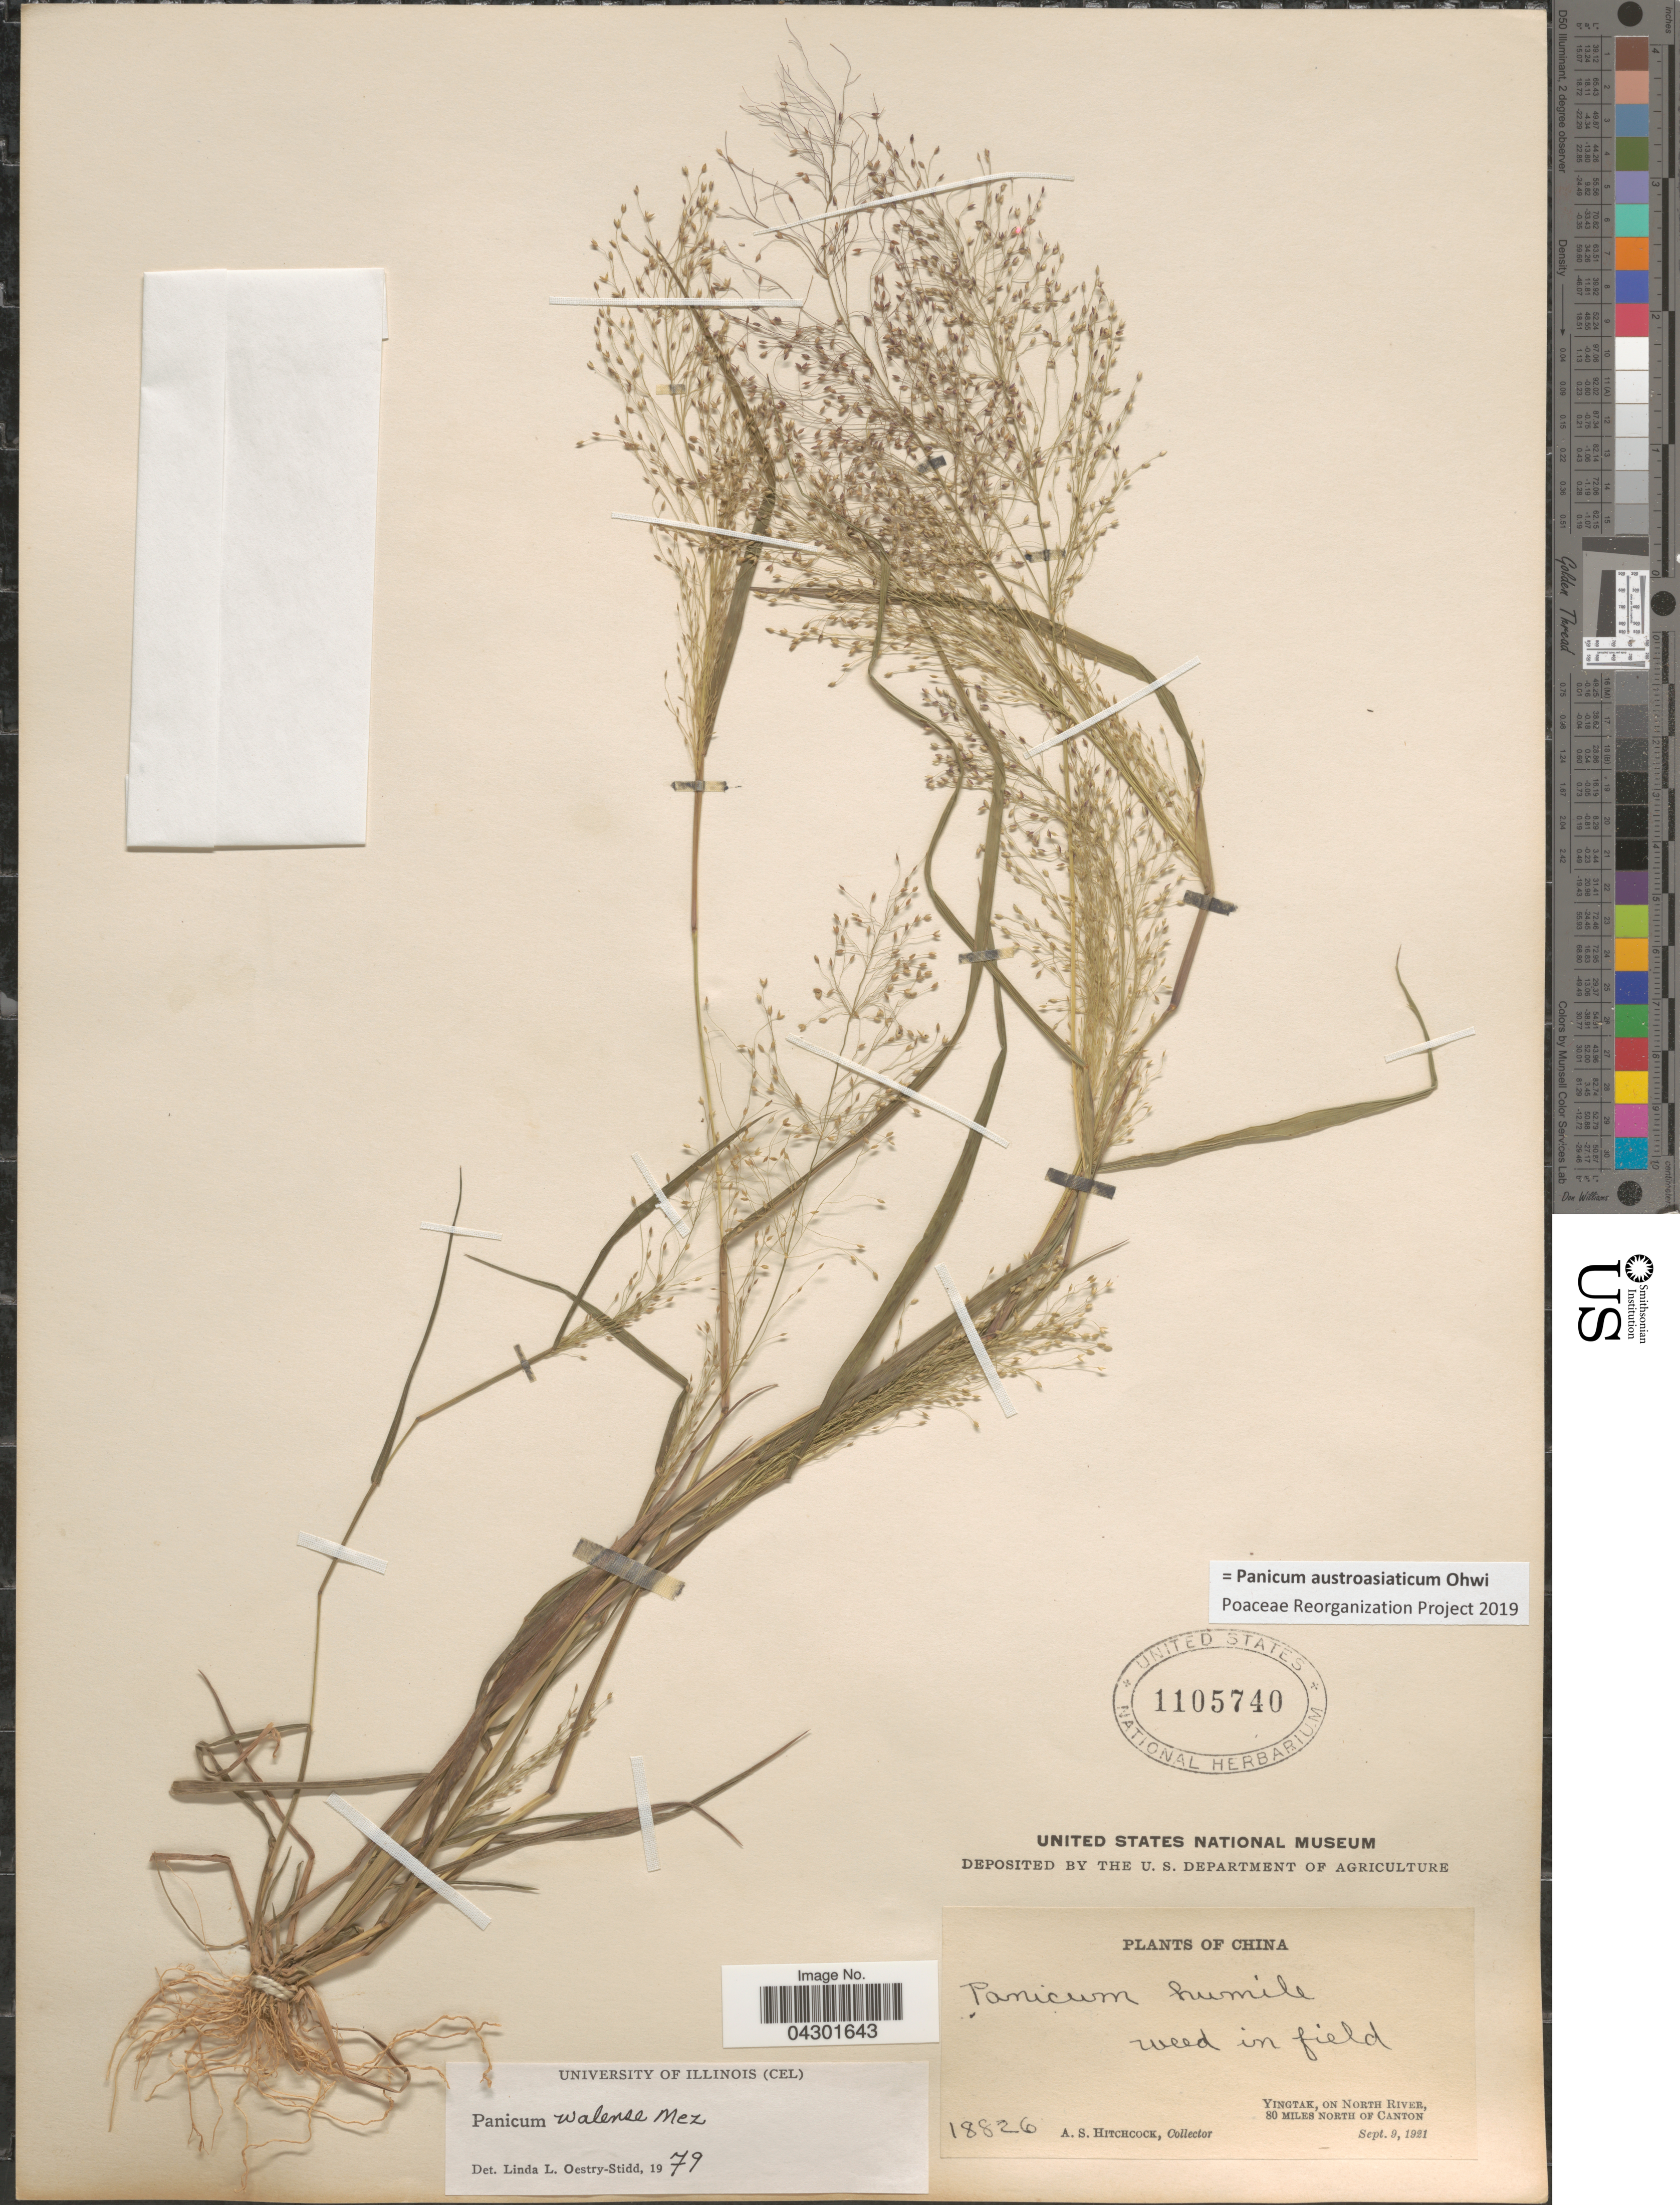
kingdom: Plantae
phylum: Tracheophyta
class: Liliopsida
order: Poales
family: Poaceae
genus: Panicum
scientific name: Panicum austroasiaticum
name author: Ohwi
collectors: A. S. Hitchcock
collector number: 18826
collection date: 1921-09-09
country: China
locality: Weed in field. Yingtak, on North River, 80 miles north of Canton.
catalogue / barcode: US 1105740